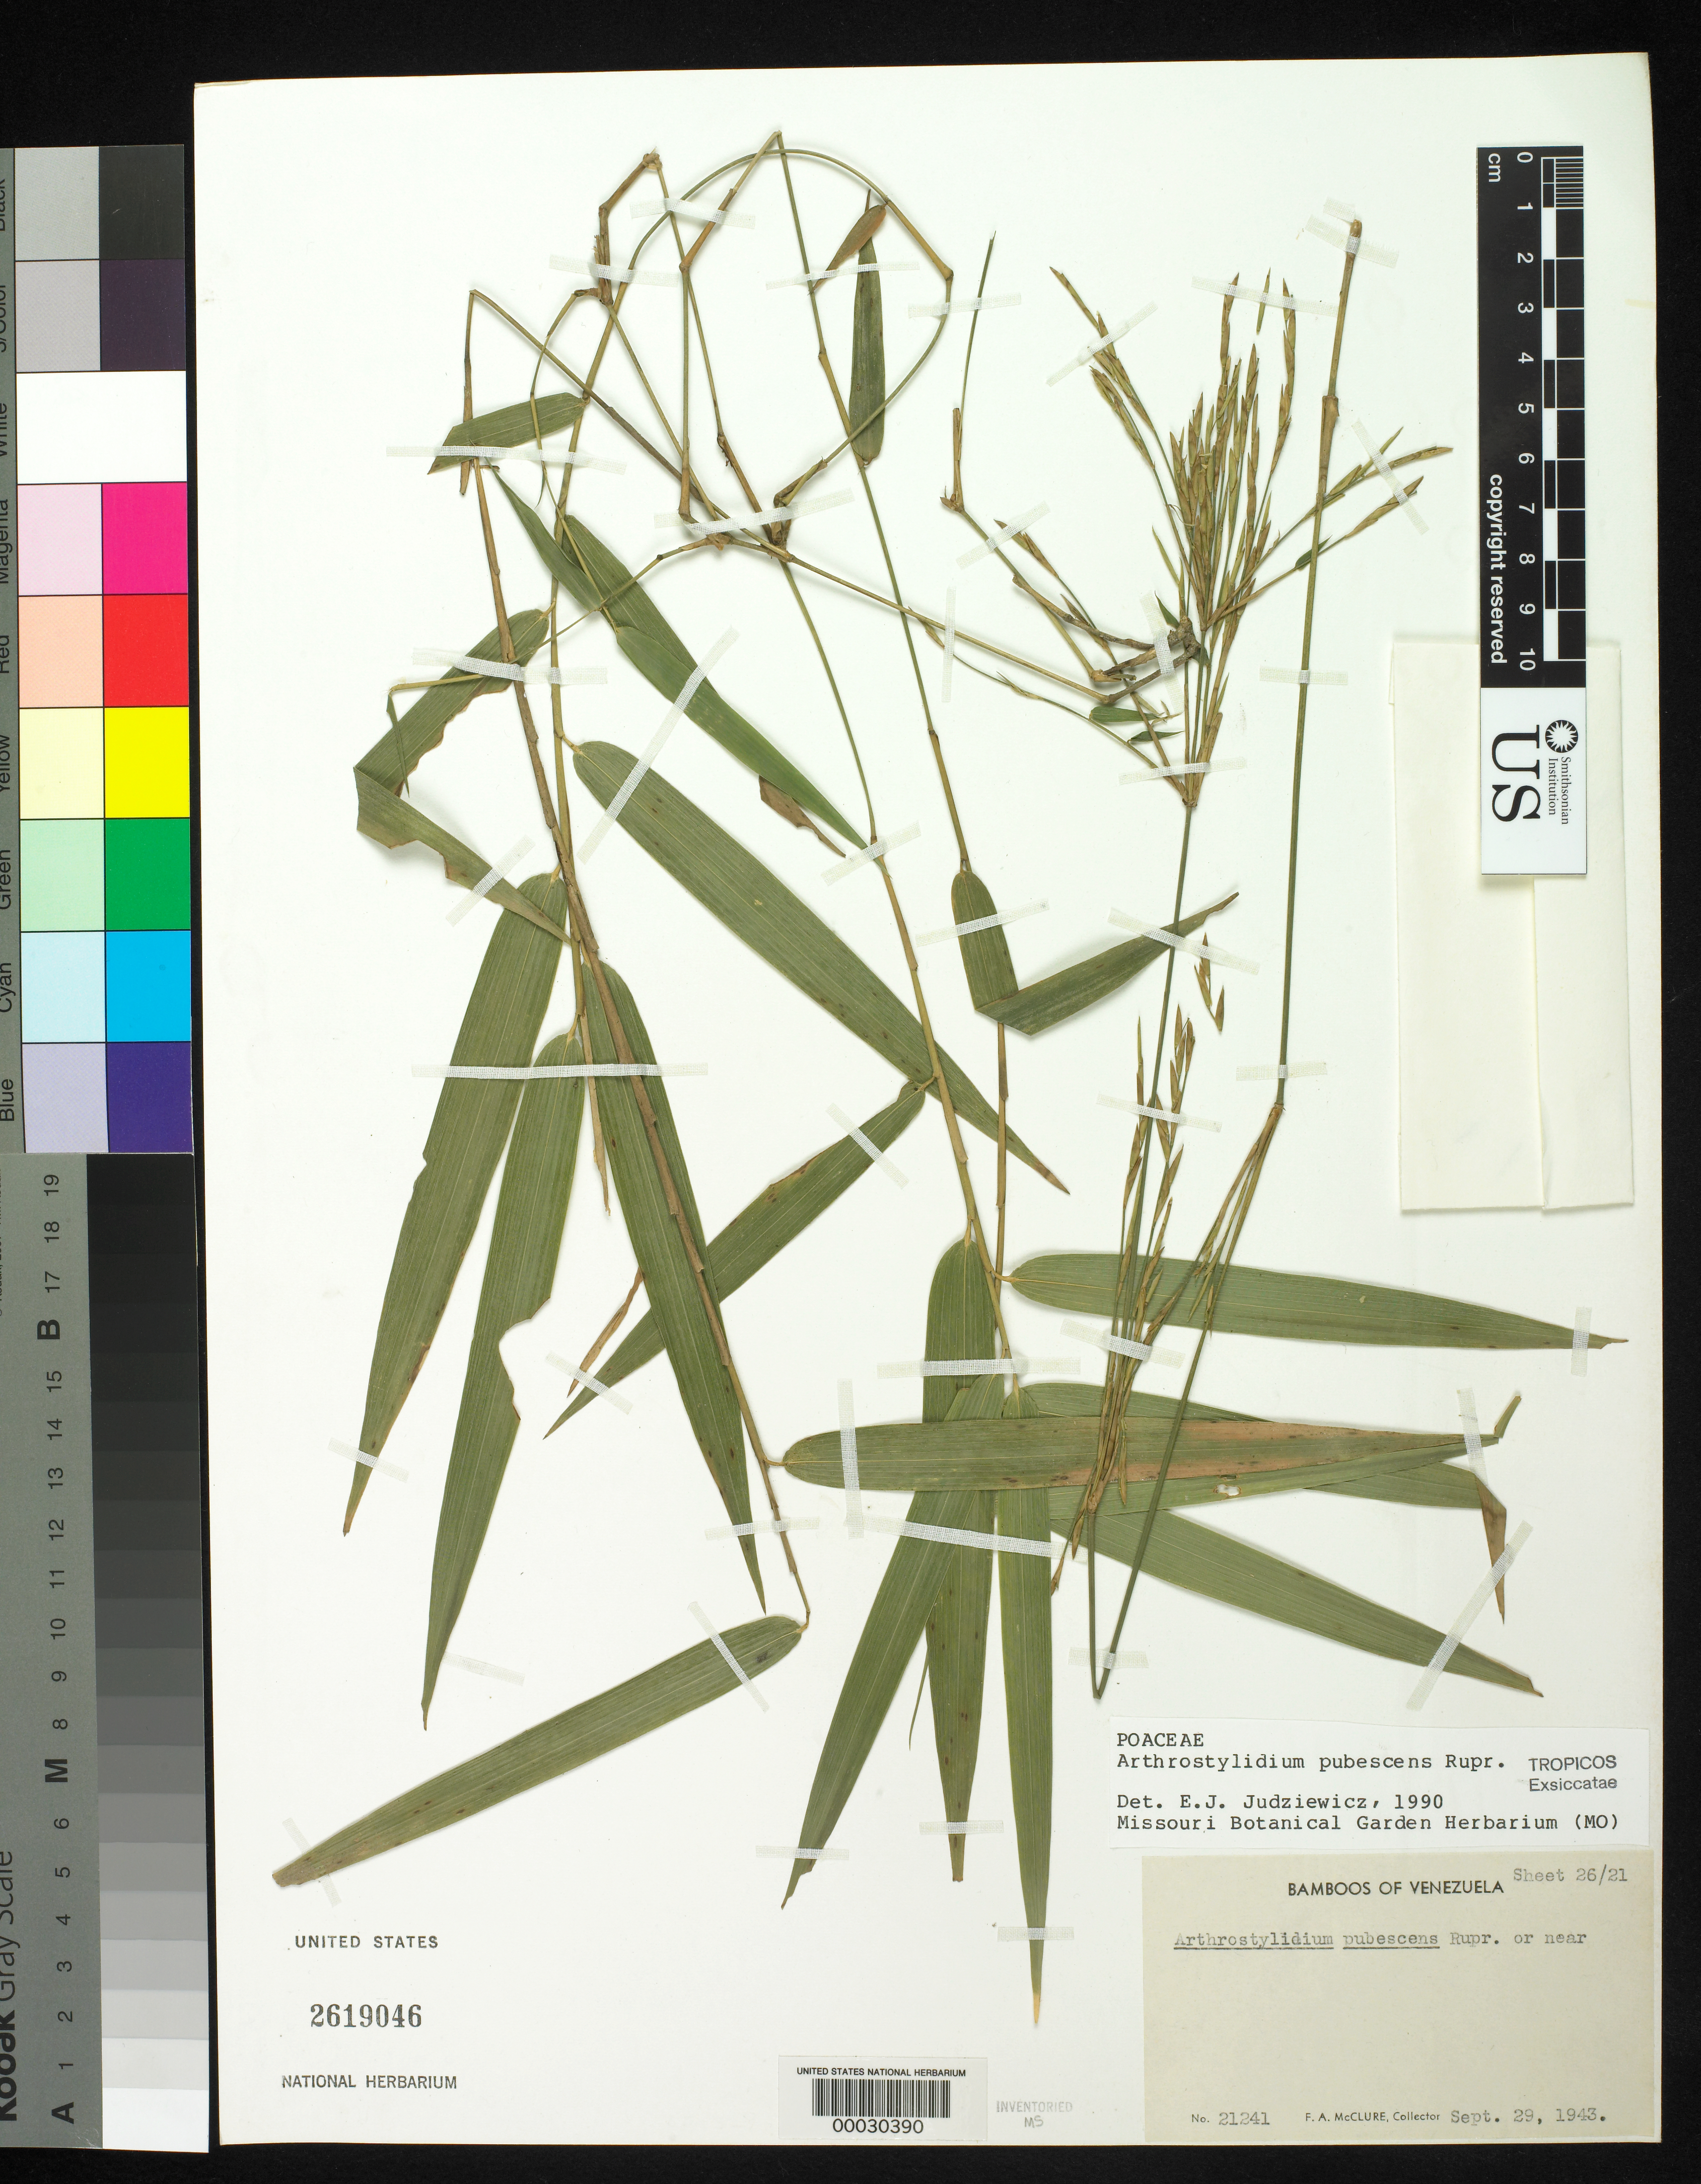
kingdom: Plantae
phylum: Tracheophyta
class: Liliopsida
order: Poales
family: Poaceae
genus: Arthrostylidium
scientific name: Arthrostylidium pubescens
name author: Rupr.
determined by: Judziewicz, E. J.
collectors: F. A. McClure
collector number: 21241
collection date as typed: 29 Sep 1943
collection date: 1943-09-29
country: Venezuela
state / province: Distrito Federal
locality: El junquito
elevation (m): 1200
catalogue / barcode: US 2619046